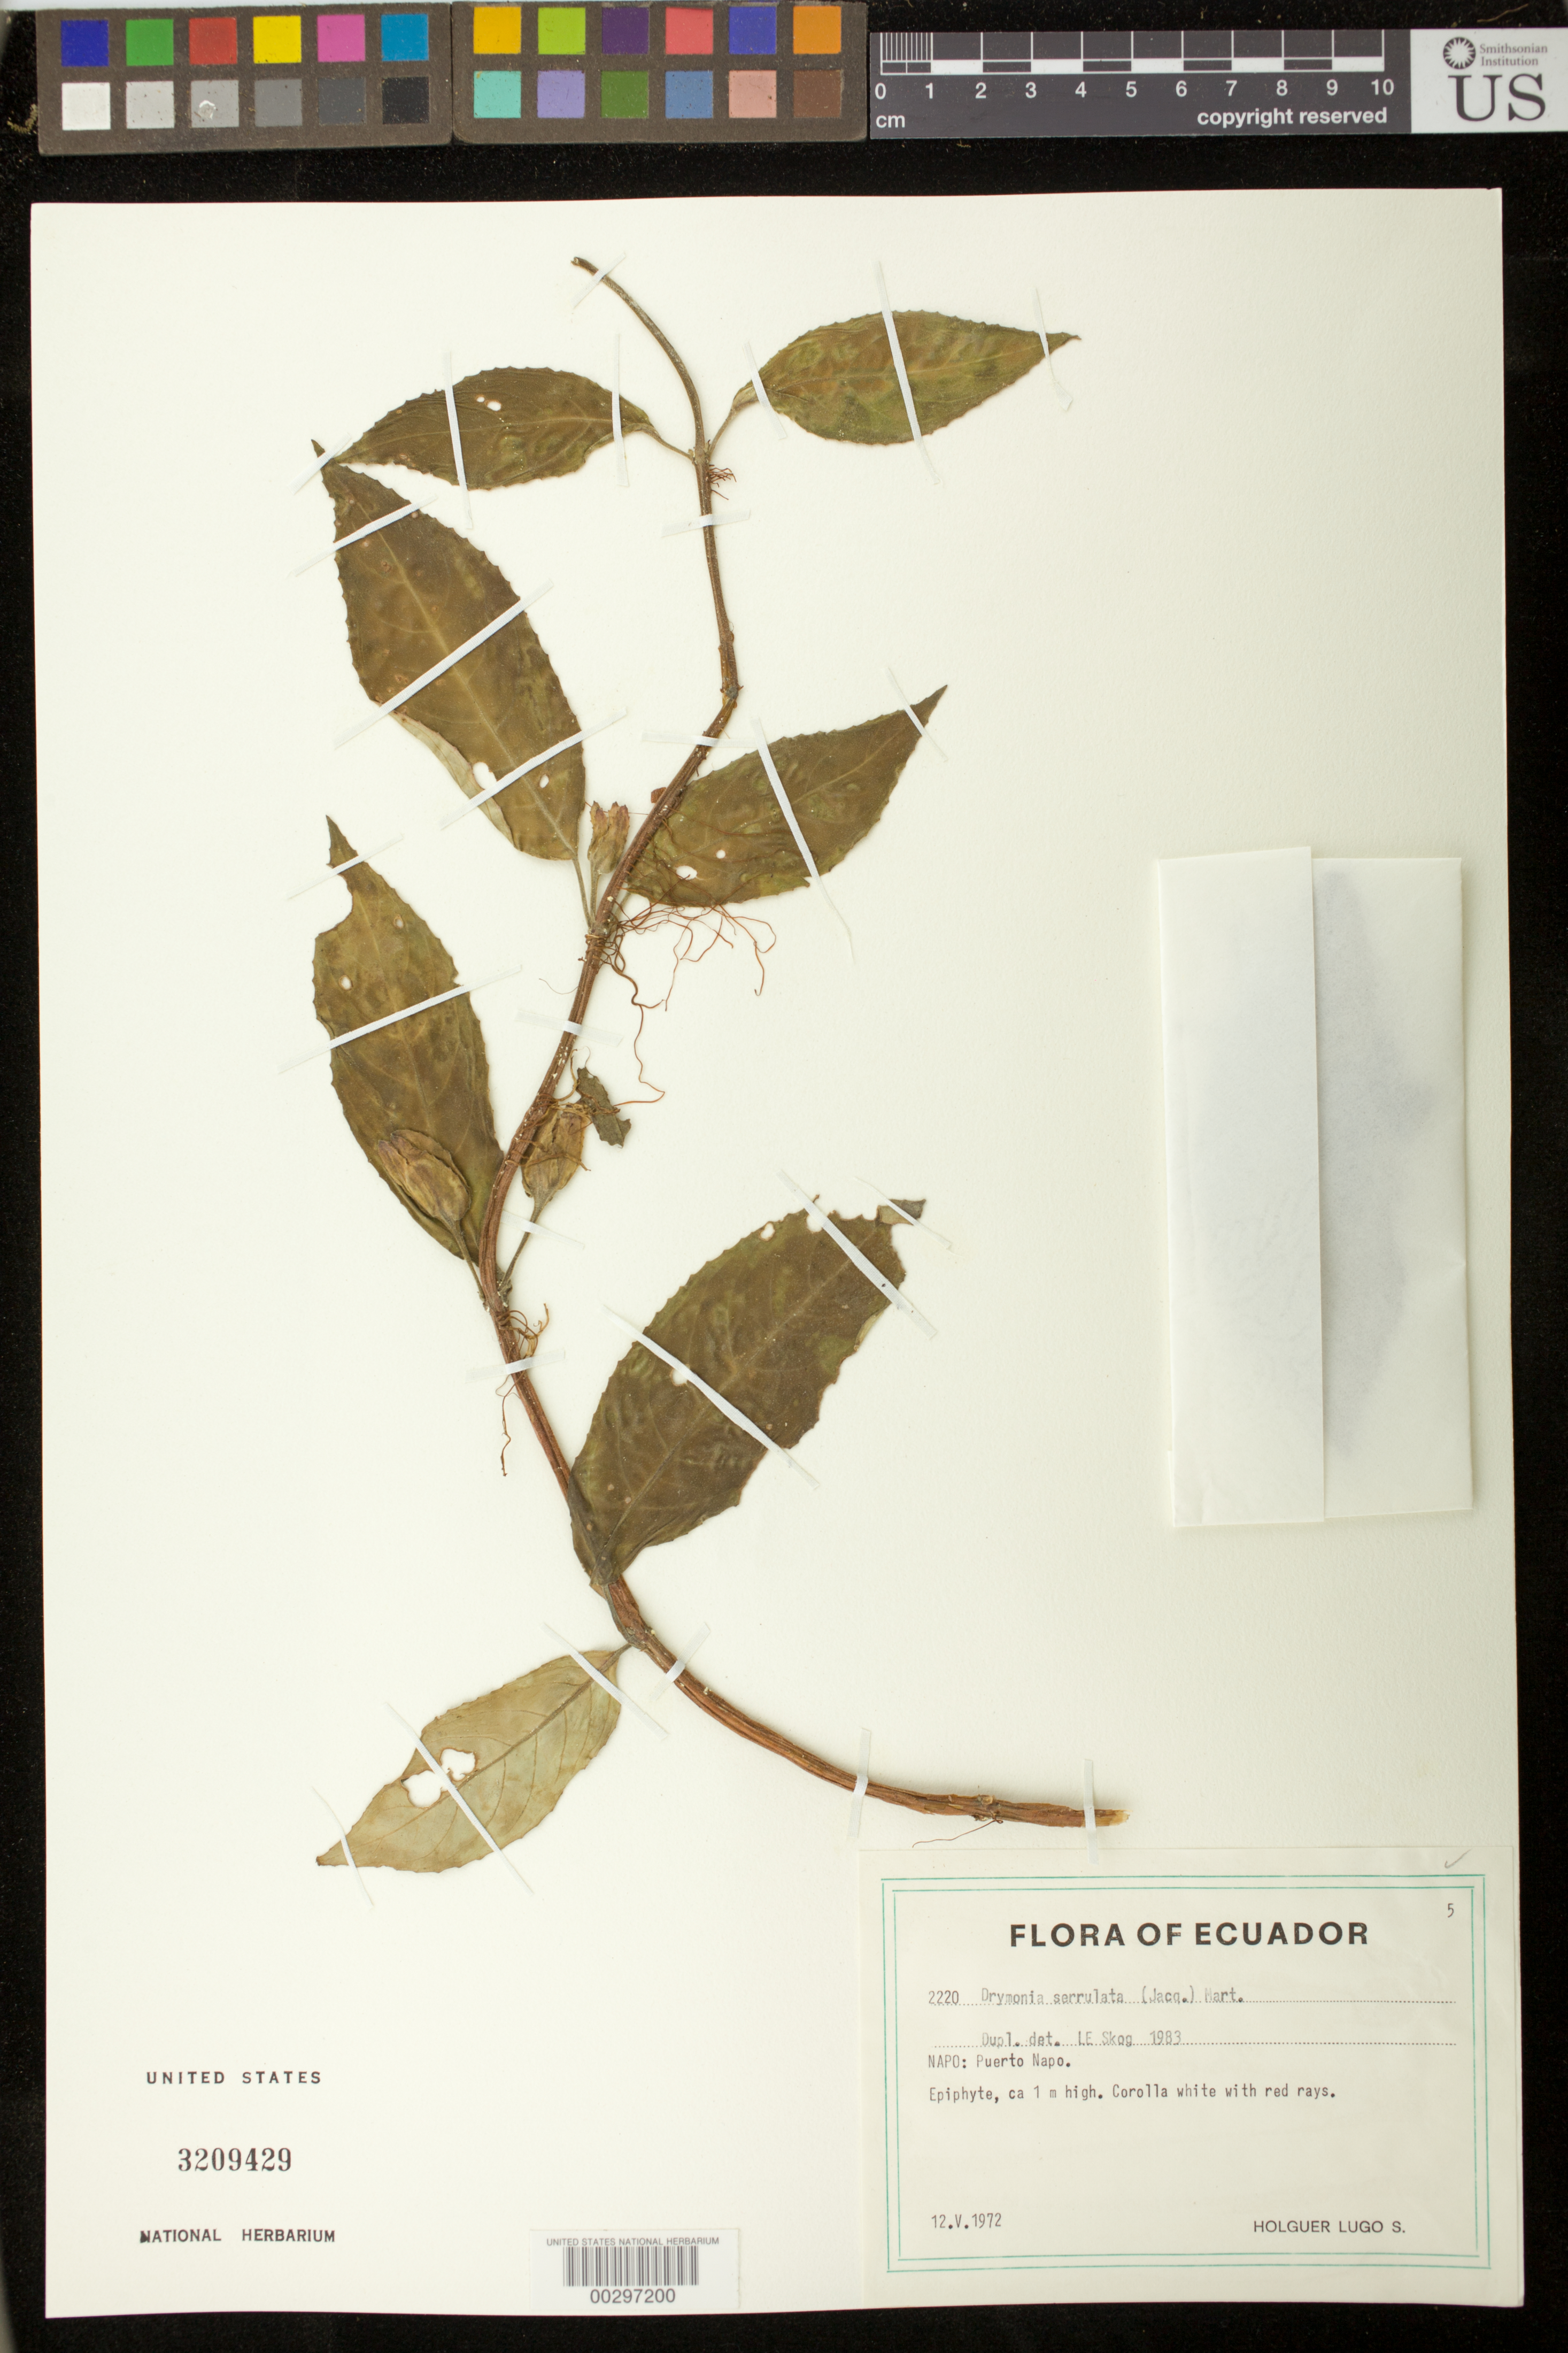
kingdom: Plantae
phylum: Tracheophyta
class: Magnoliopsida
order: Lamiales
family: Gesneriaceae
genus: Drymonia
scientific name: Drymonia serrulata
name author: (Jacq.) Mart.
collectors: H. Lugo S.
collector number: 2220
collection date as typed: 12 May 1972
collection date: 1972-05-12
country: Ecuador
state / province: Napo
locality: Puerto Napo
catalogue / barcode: US 3209429